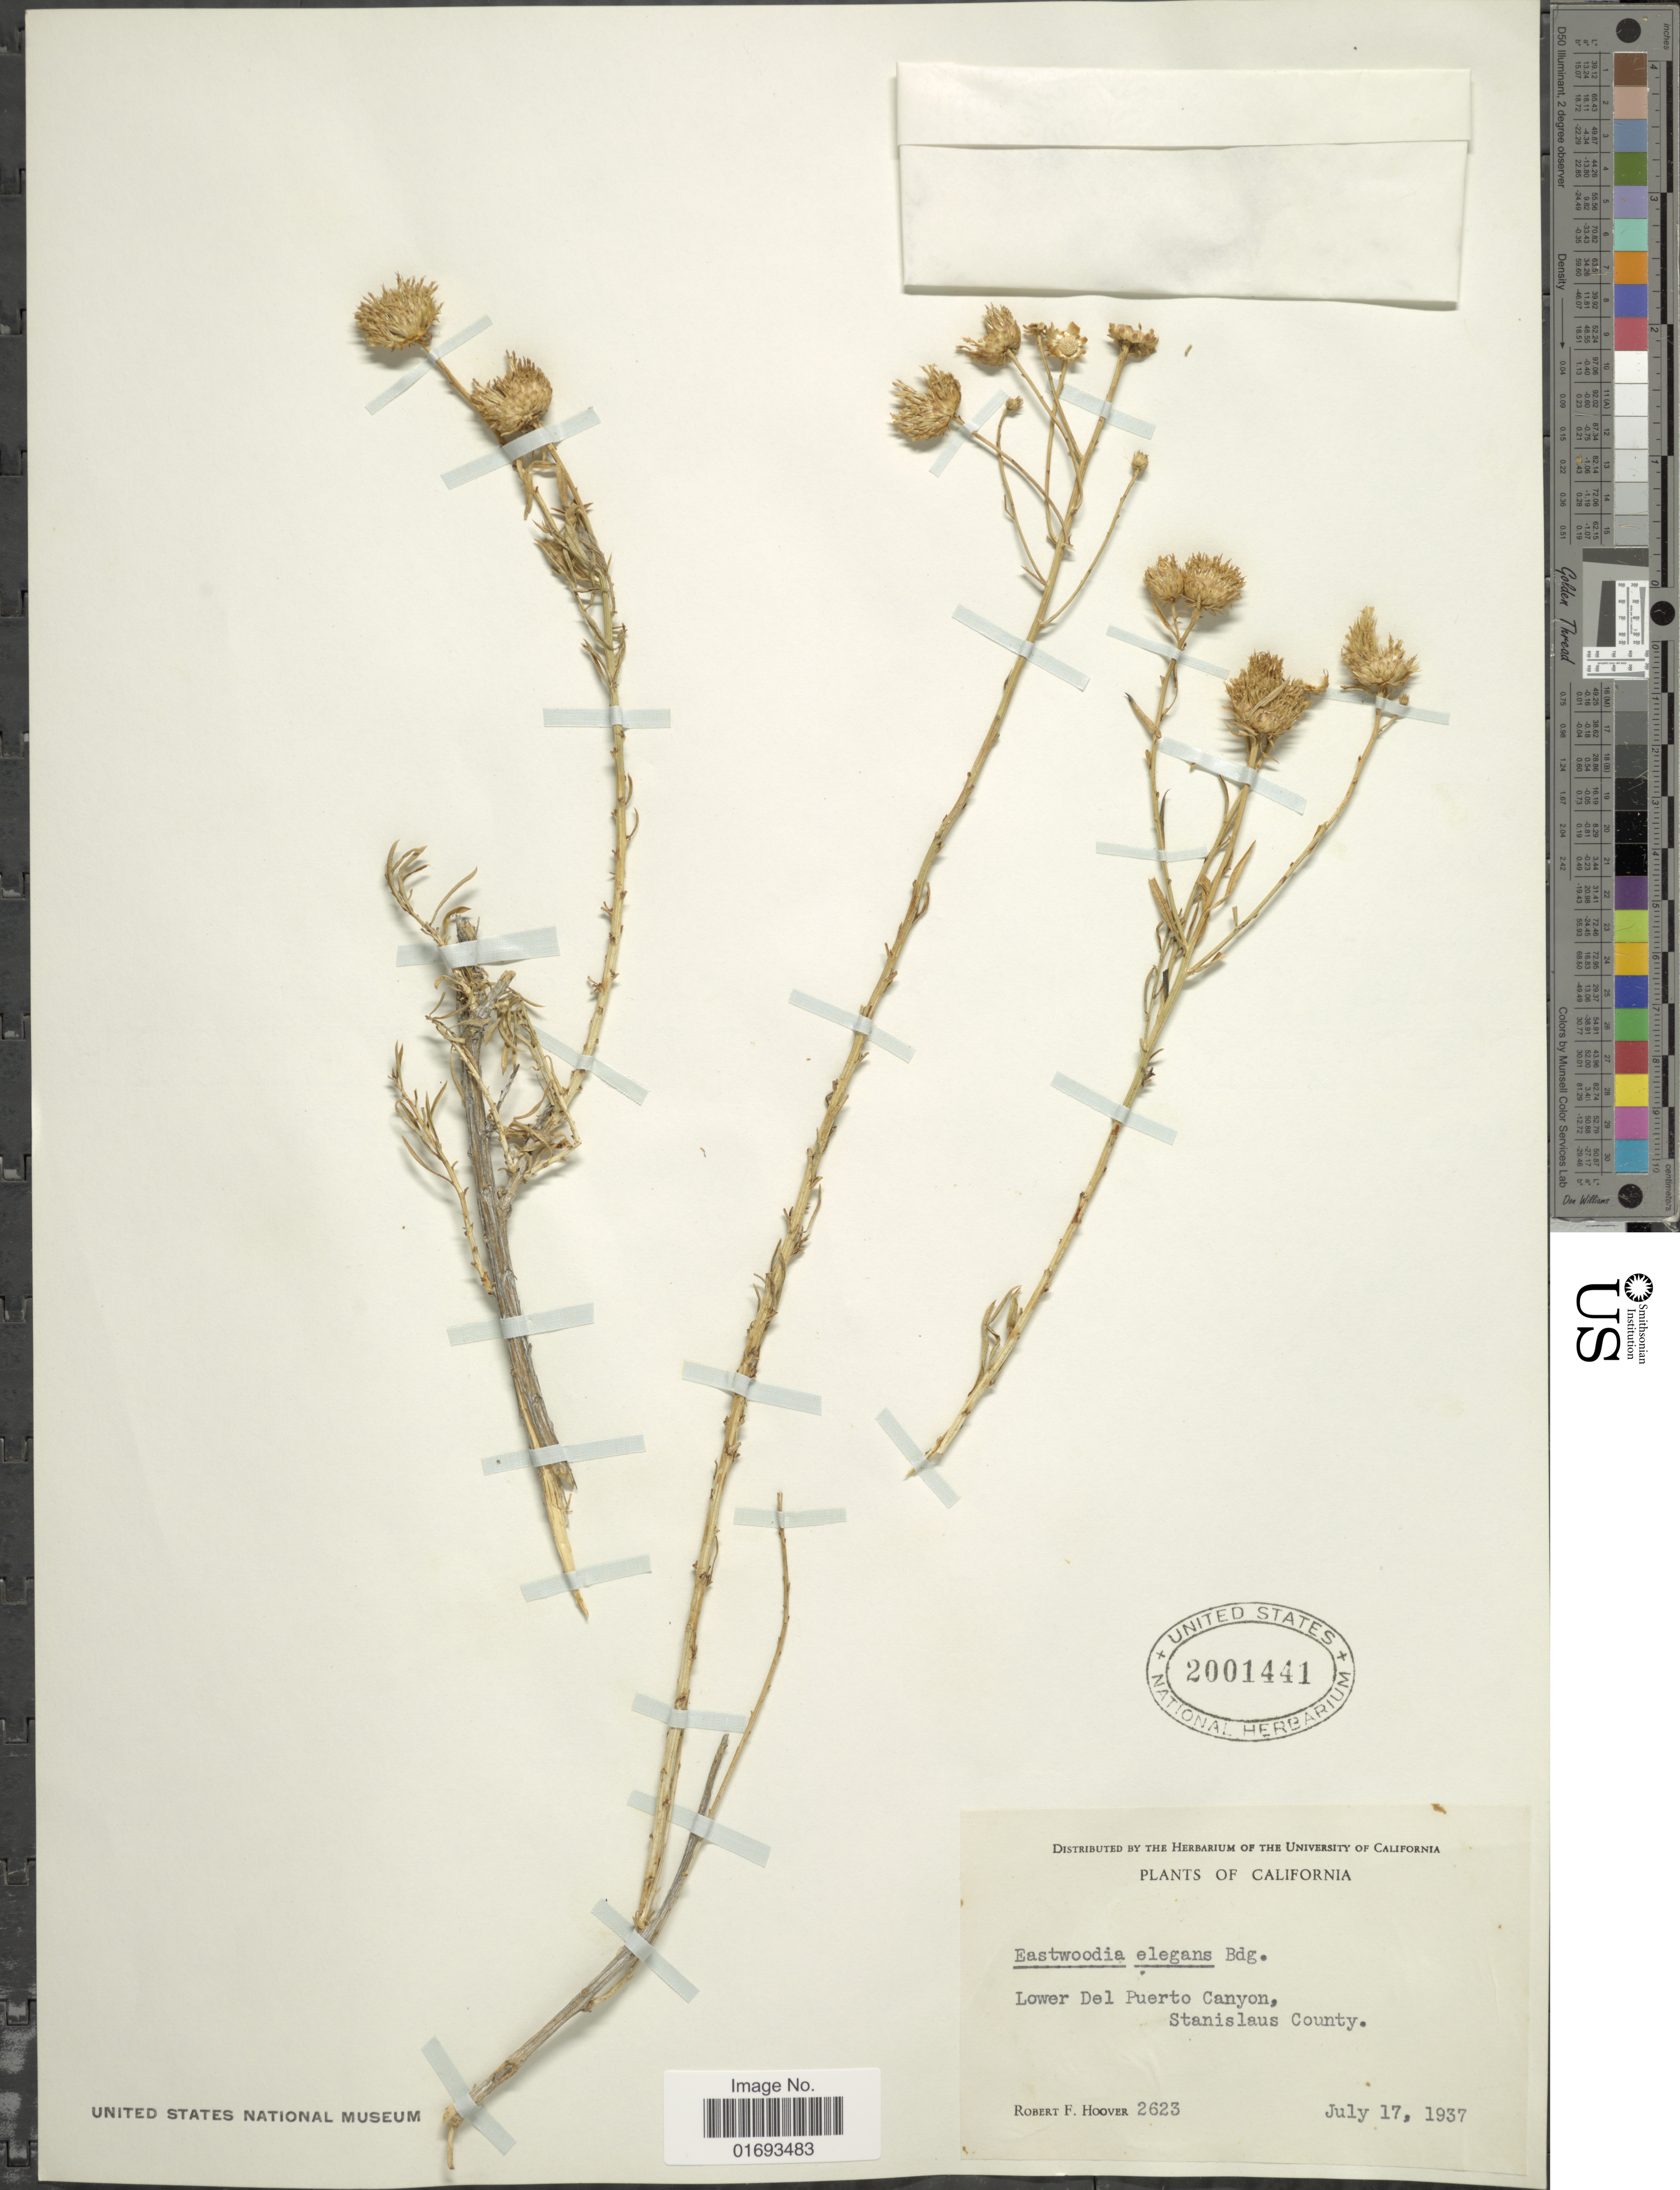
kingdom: Plantae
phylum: Tracheophyta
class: Magnoliopsida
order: Asterales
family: Asteraceae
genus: Eastwoodia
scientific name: Eastwoodia elegans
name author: Brandegee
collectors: R. F. Hoover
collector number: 2623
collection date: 1937-07-17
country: United States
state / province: California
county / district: Stanislaus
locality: Lower Del Puerto Canyon, Stanislaus County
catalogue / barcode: US 2001441